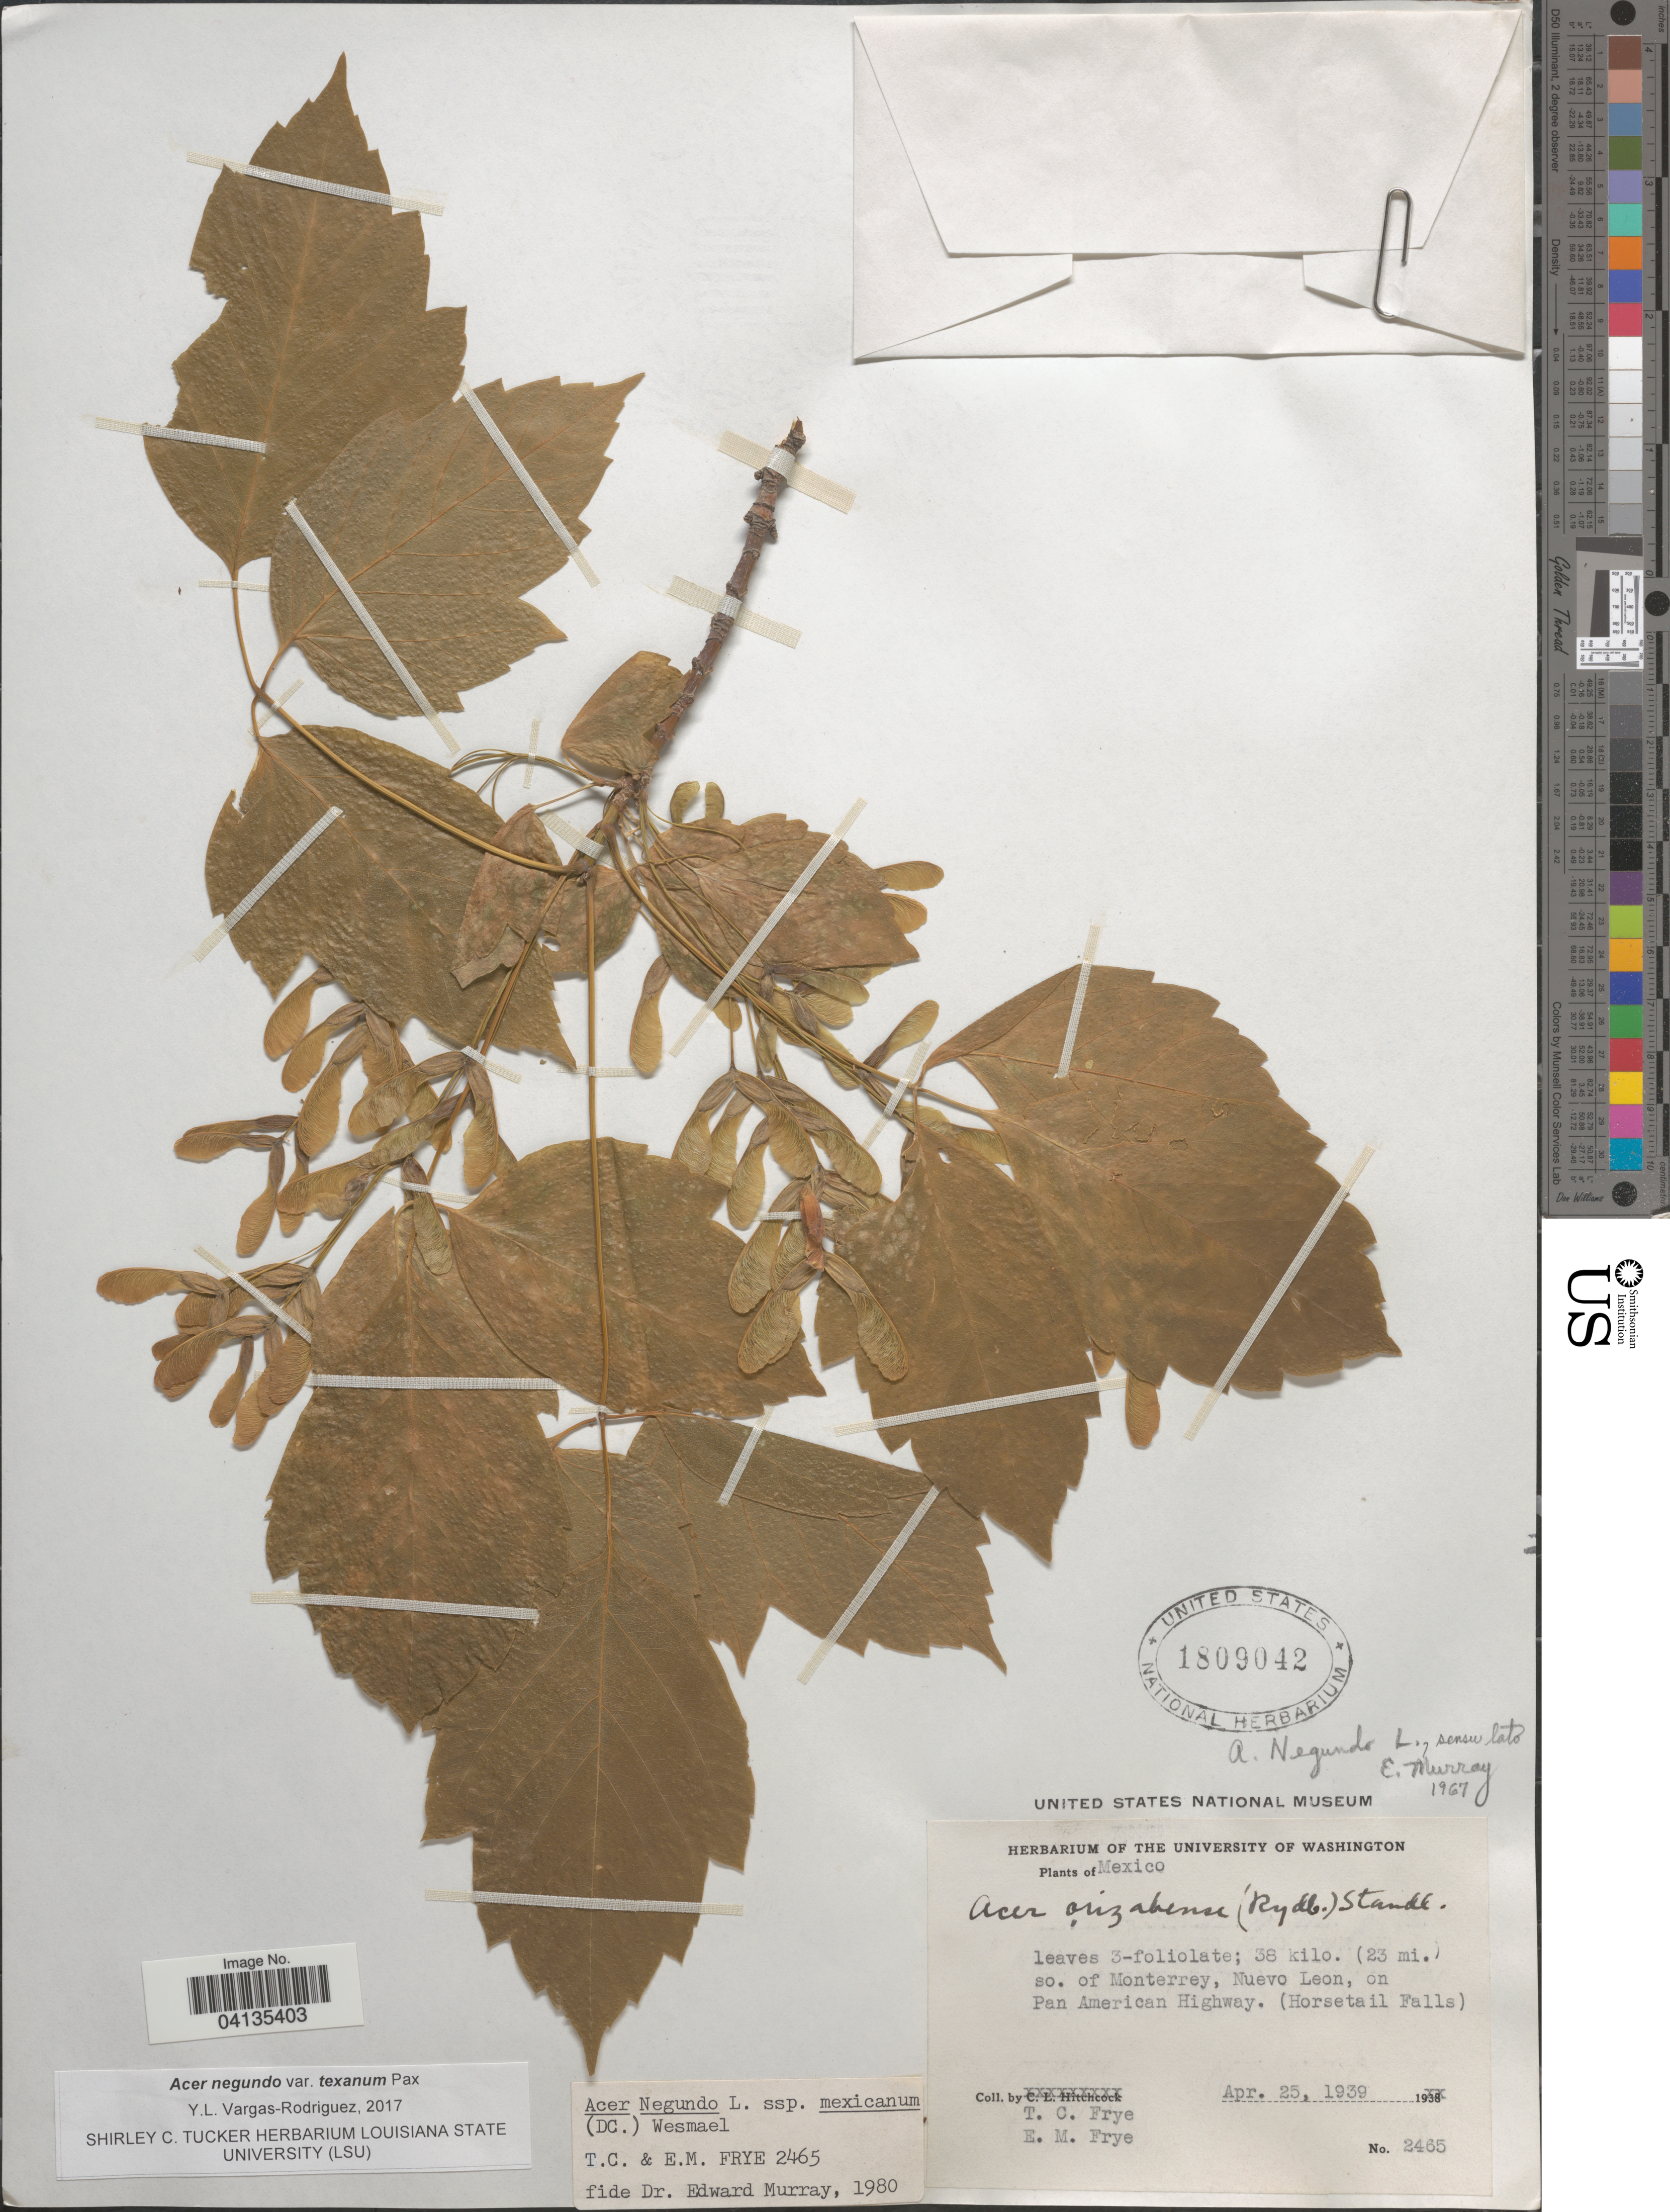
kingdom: Plantae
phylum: Tracheophyta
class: Magnoliopsida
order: Sapindales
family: Sapindaceae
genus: Acer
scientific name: Acer negundo var. texanum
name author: Pax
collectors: T. C. Frye & E. Frye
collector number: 2465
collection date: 1939-04-25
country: Mexico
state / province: Nuevo León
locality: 38 kilo. (23 mi.) so. of Monterrey, on Pan American Highway. (Horsetail Falls).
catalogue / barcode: US 1809042